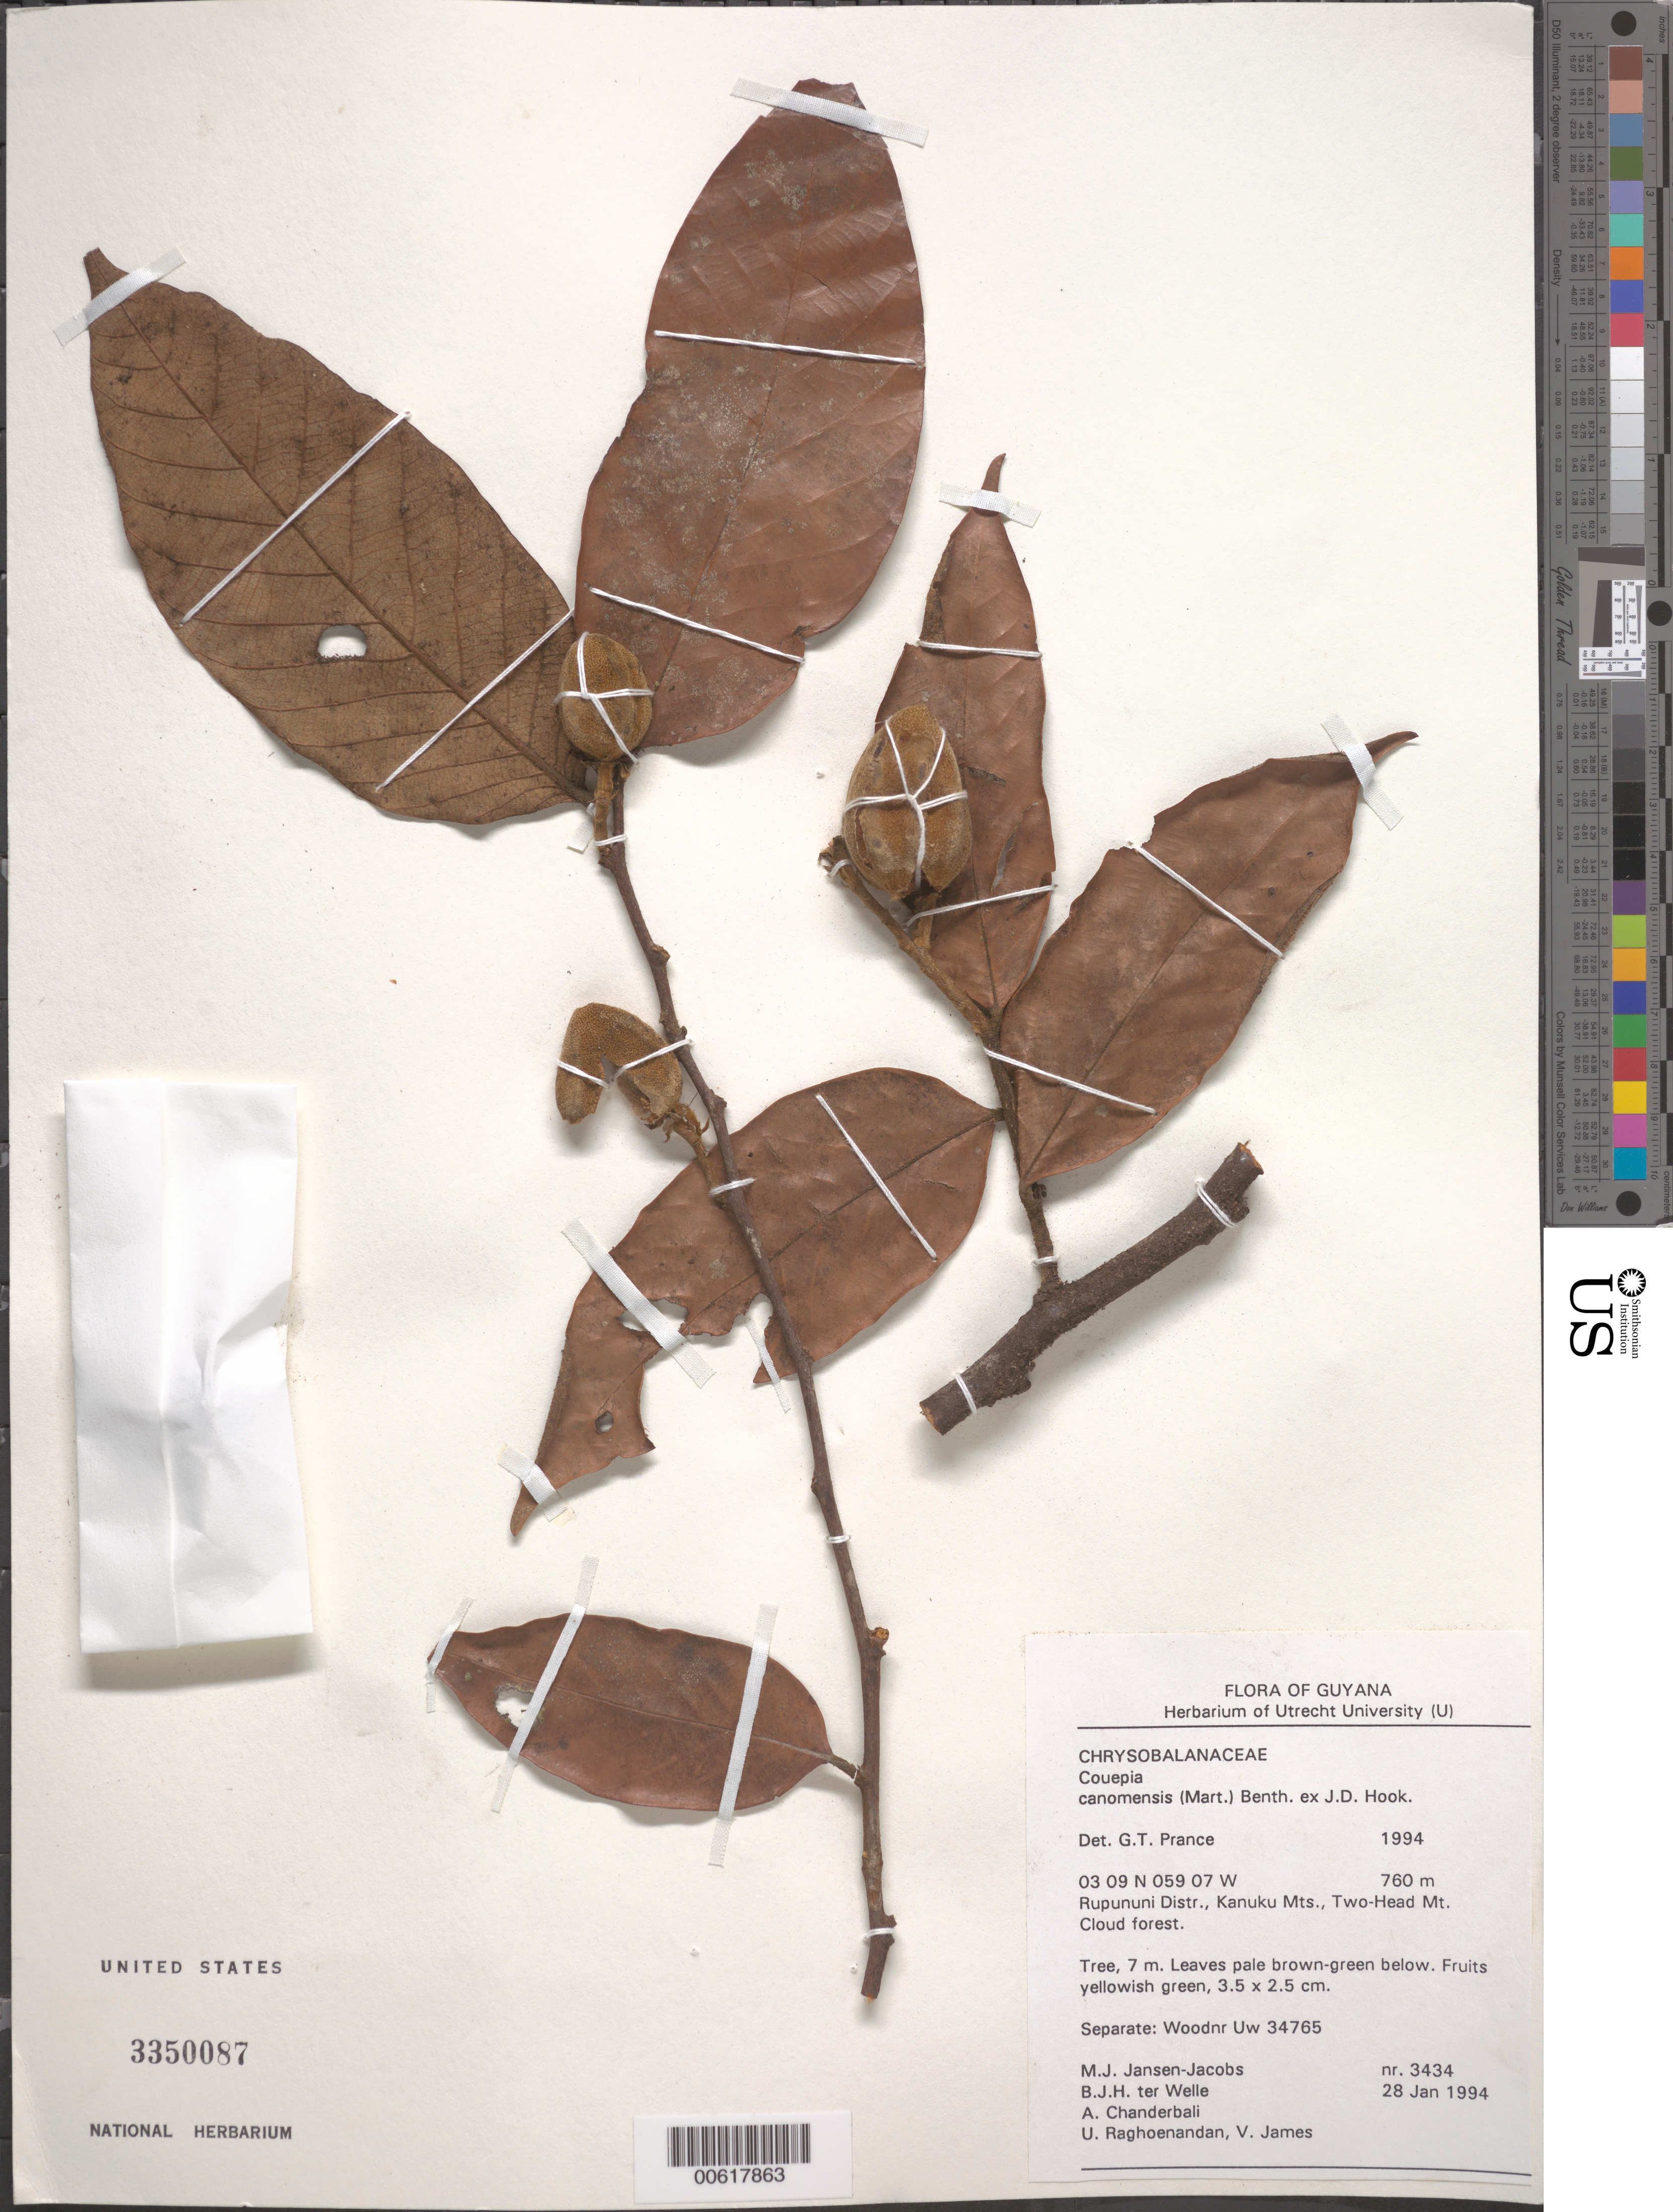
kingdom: Plantae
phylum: Tracheophyta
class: Magnoliopsida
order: Malpighiales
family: Chrysobalanaceae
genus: Gaulettia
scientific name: Gaulettia canomensis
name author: (Mart.) Sothers & Prance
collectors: M. J. Jansen-Jacobs, B. Welle, A. S. Chanderbali, U. Raghoenandan & V. James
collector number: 3434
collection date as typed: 28-Jan-94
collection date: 1994-01-28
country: Guyana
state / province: U. Takutu-U. Essequibo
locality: Two-Head Mt., Kanuku Mts.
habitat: Cloud forest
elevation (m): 760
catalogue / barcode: US 3350087